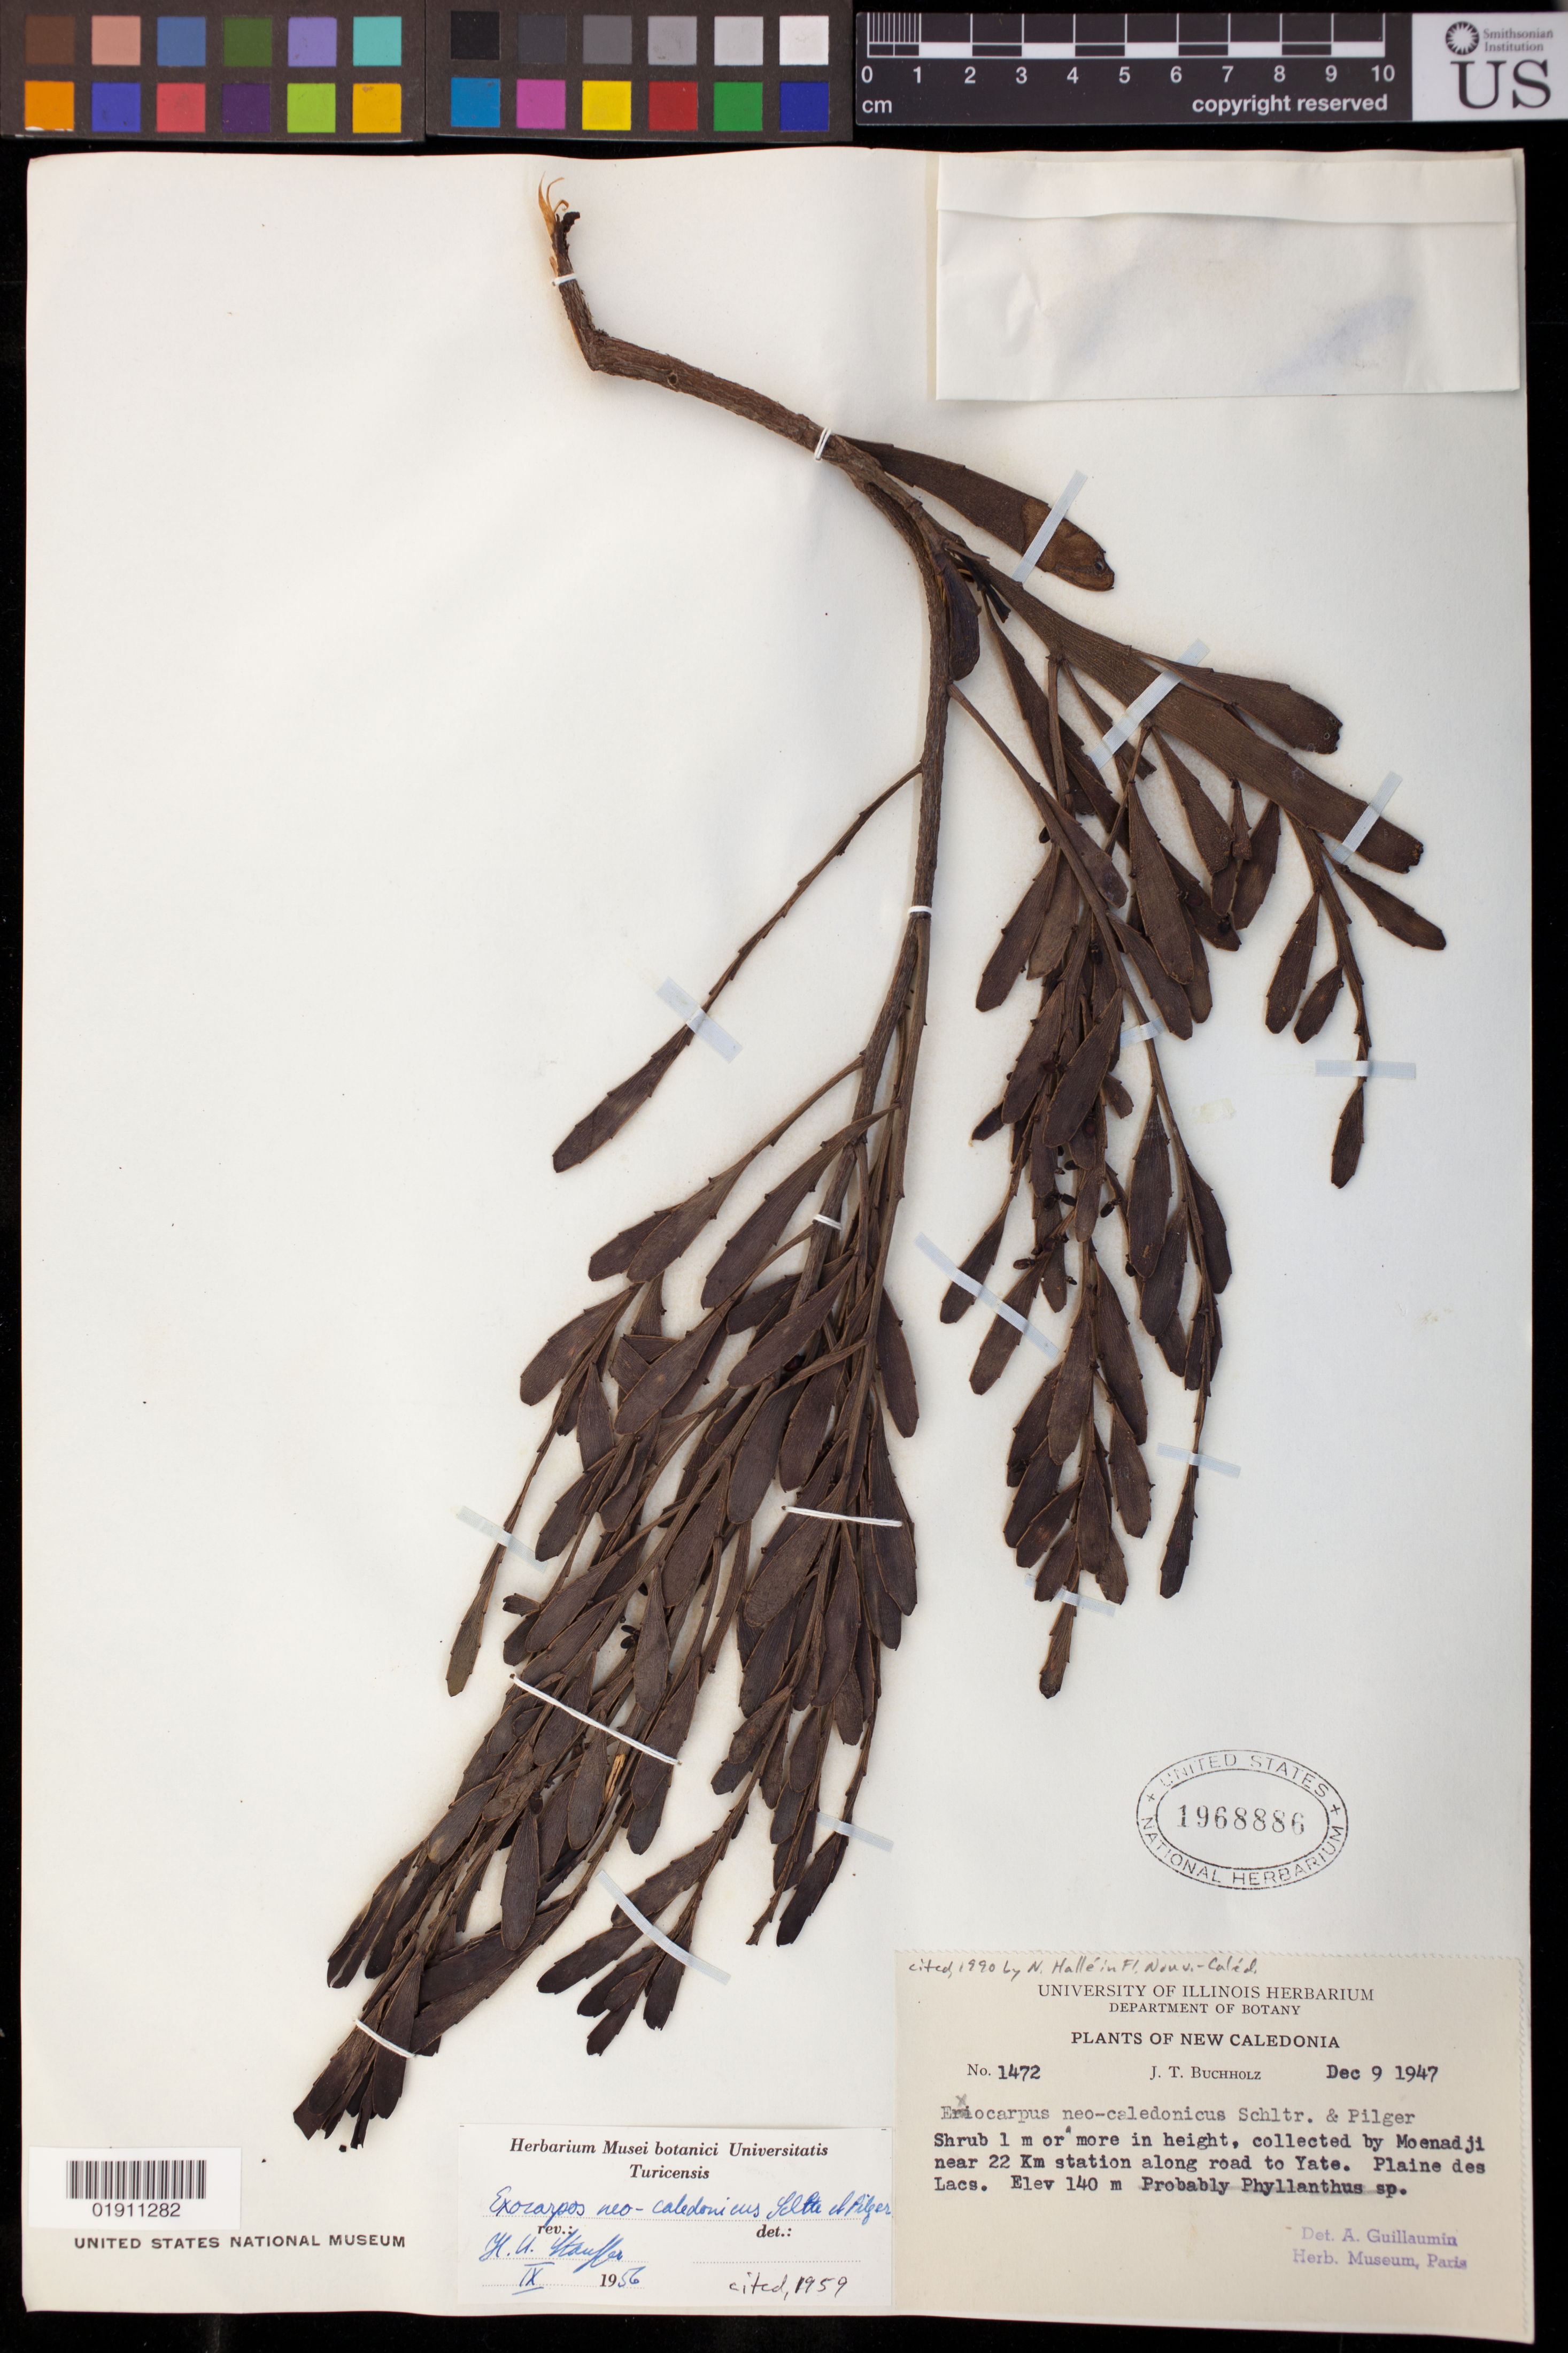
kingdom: Plantae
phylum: Tracheophyta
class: Magnoliopsida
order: Santalales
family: Santalaceae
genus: Exocarpos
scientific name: Exocarpos neocaledonicus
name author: Schltr. & Pilg.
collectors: J. T. Buchholz & Moenadji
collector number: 1472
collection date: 1947-12-09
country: New Caledonia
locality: Near 22 Km station along road to Yate. Plaine des Lacs.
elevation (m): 140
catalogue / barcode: US 1968886